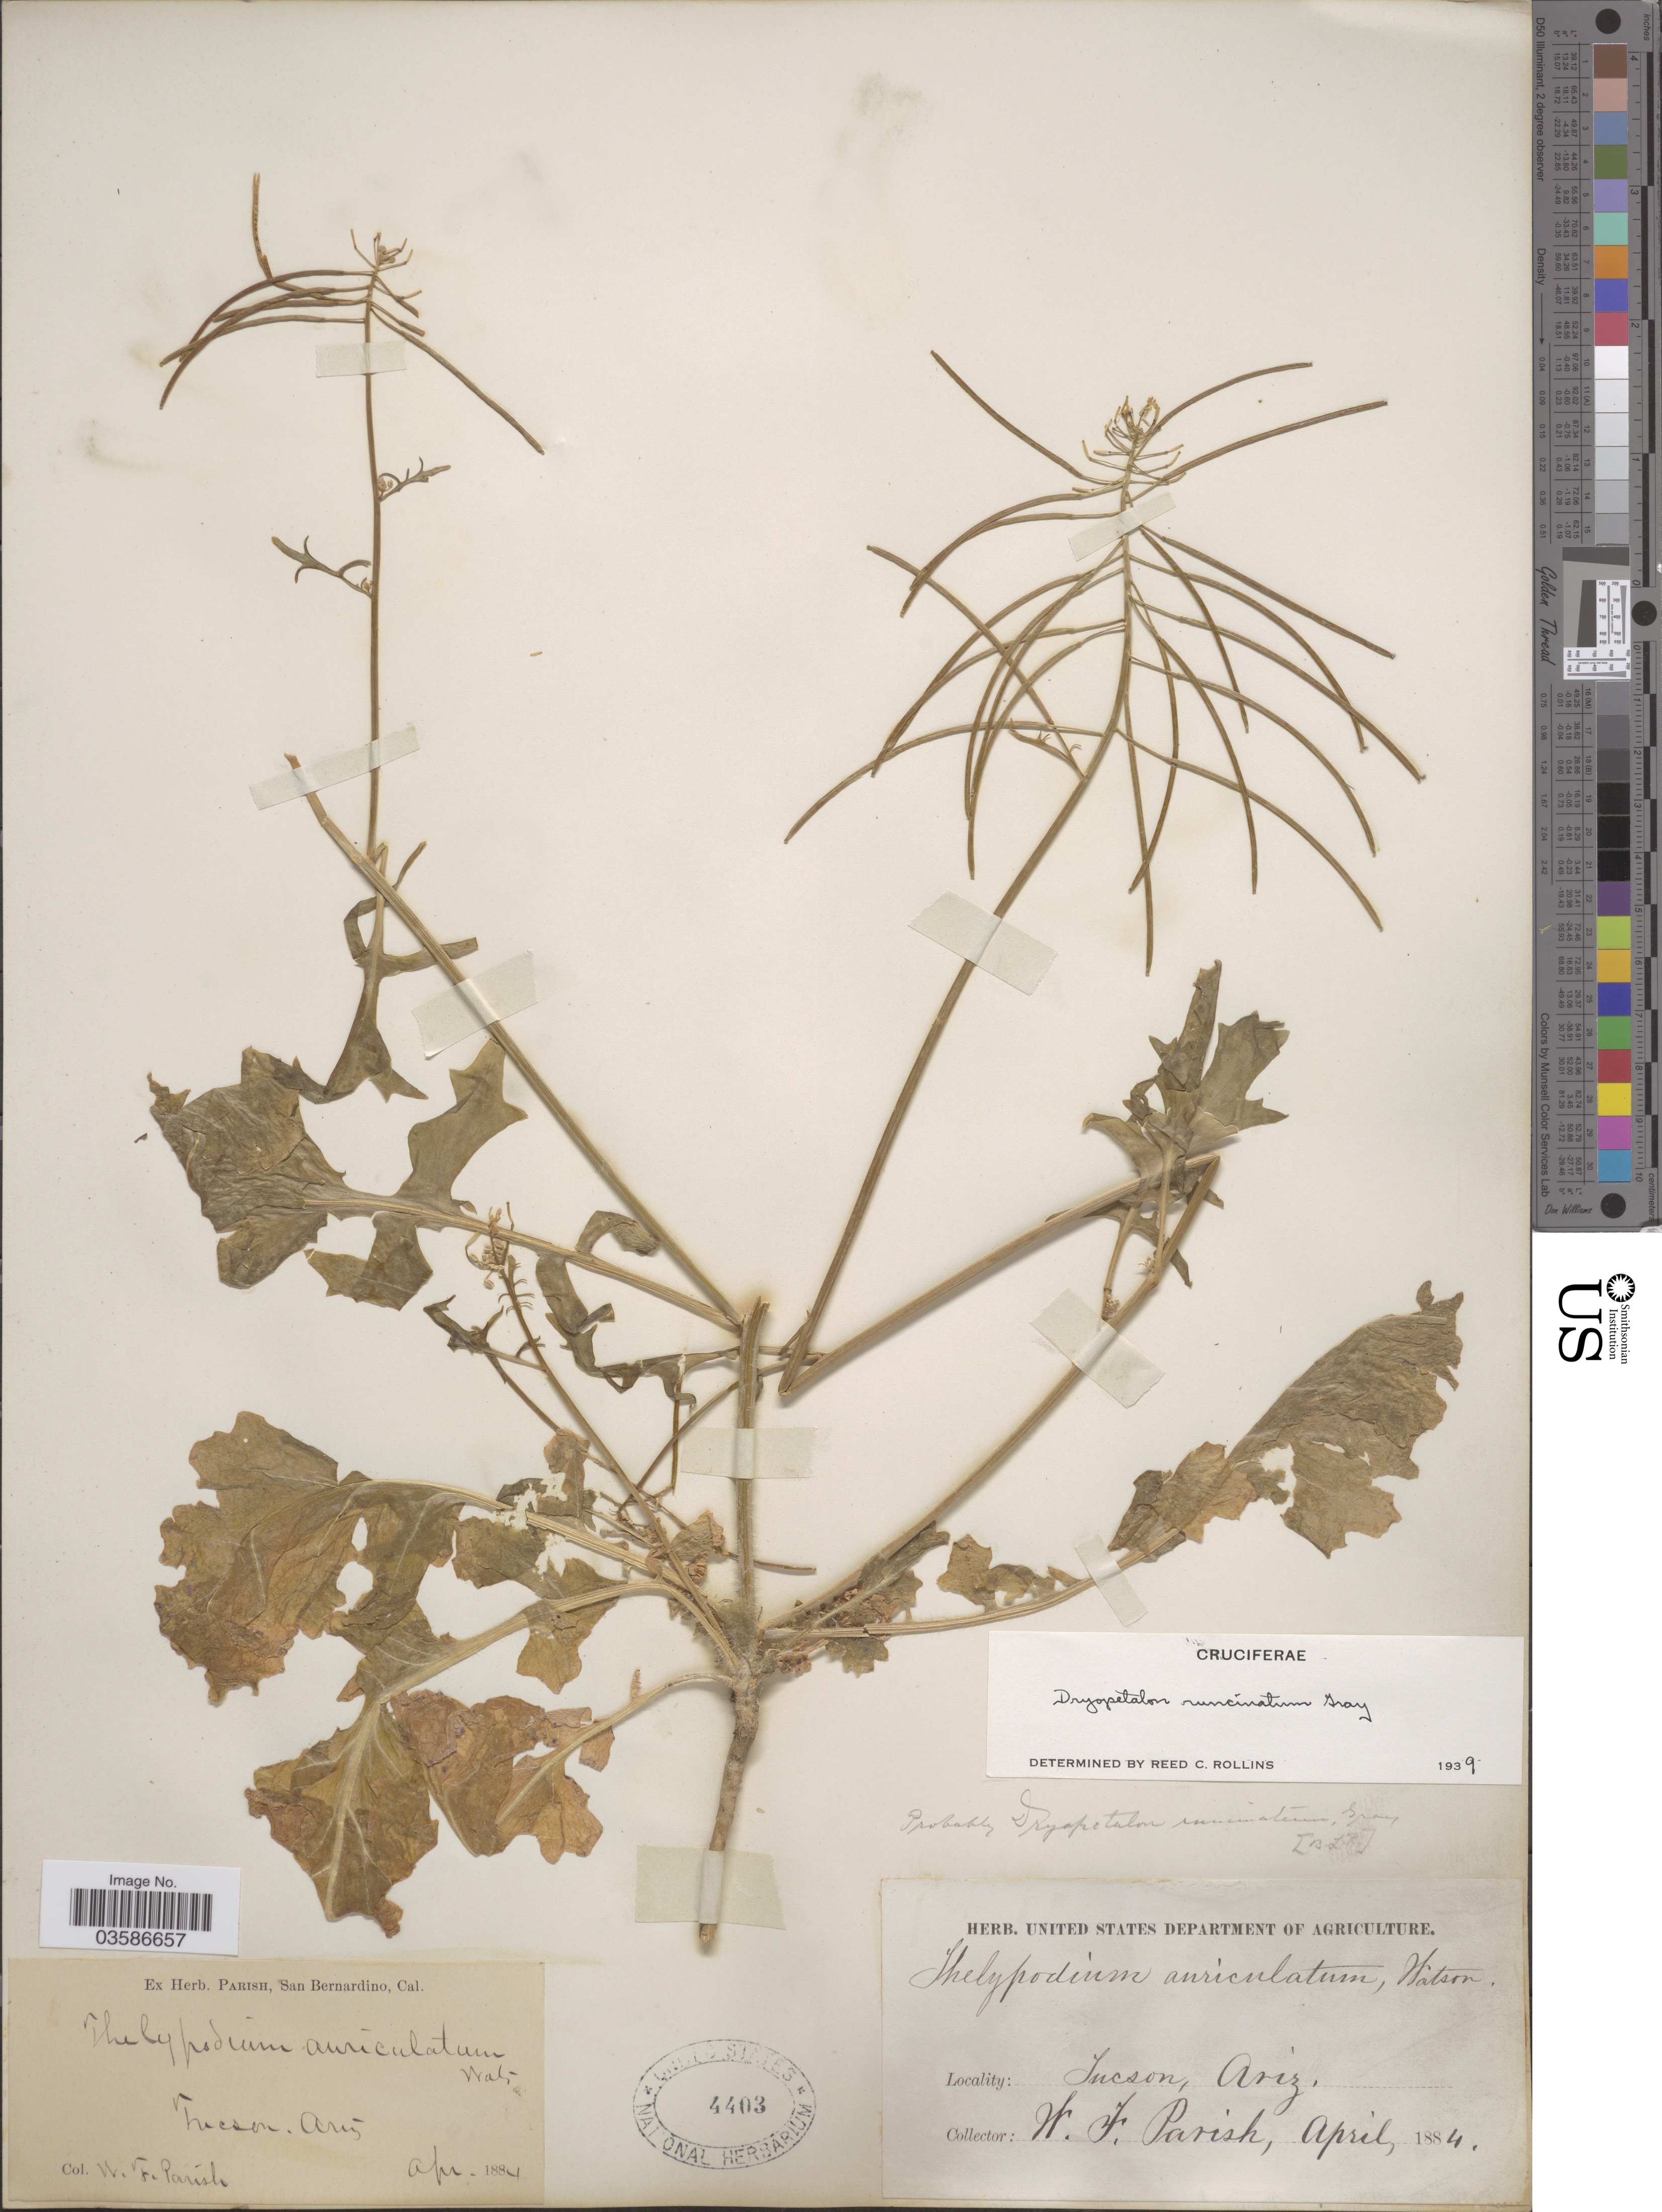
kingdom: Plantae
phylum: Tracheophyta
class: Magnoliopsida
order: Brassicales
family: Brassicaceae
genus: Dryopetalon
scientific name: Dryopetalon runcinatum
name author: A. Gray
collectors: W. F. Parish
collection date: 1884-04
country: United States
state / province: Arizona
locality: Tucson.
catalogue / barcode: US 4403